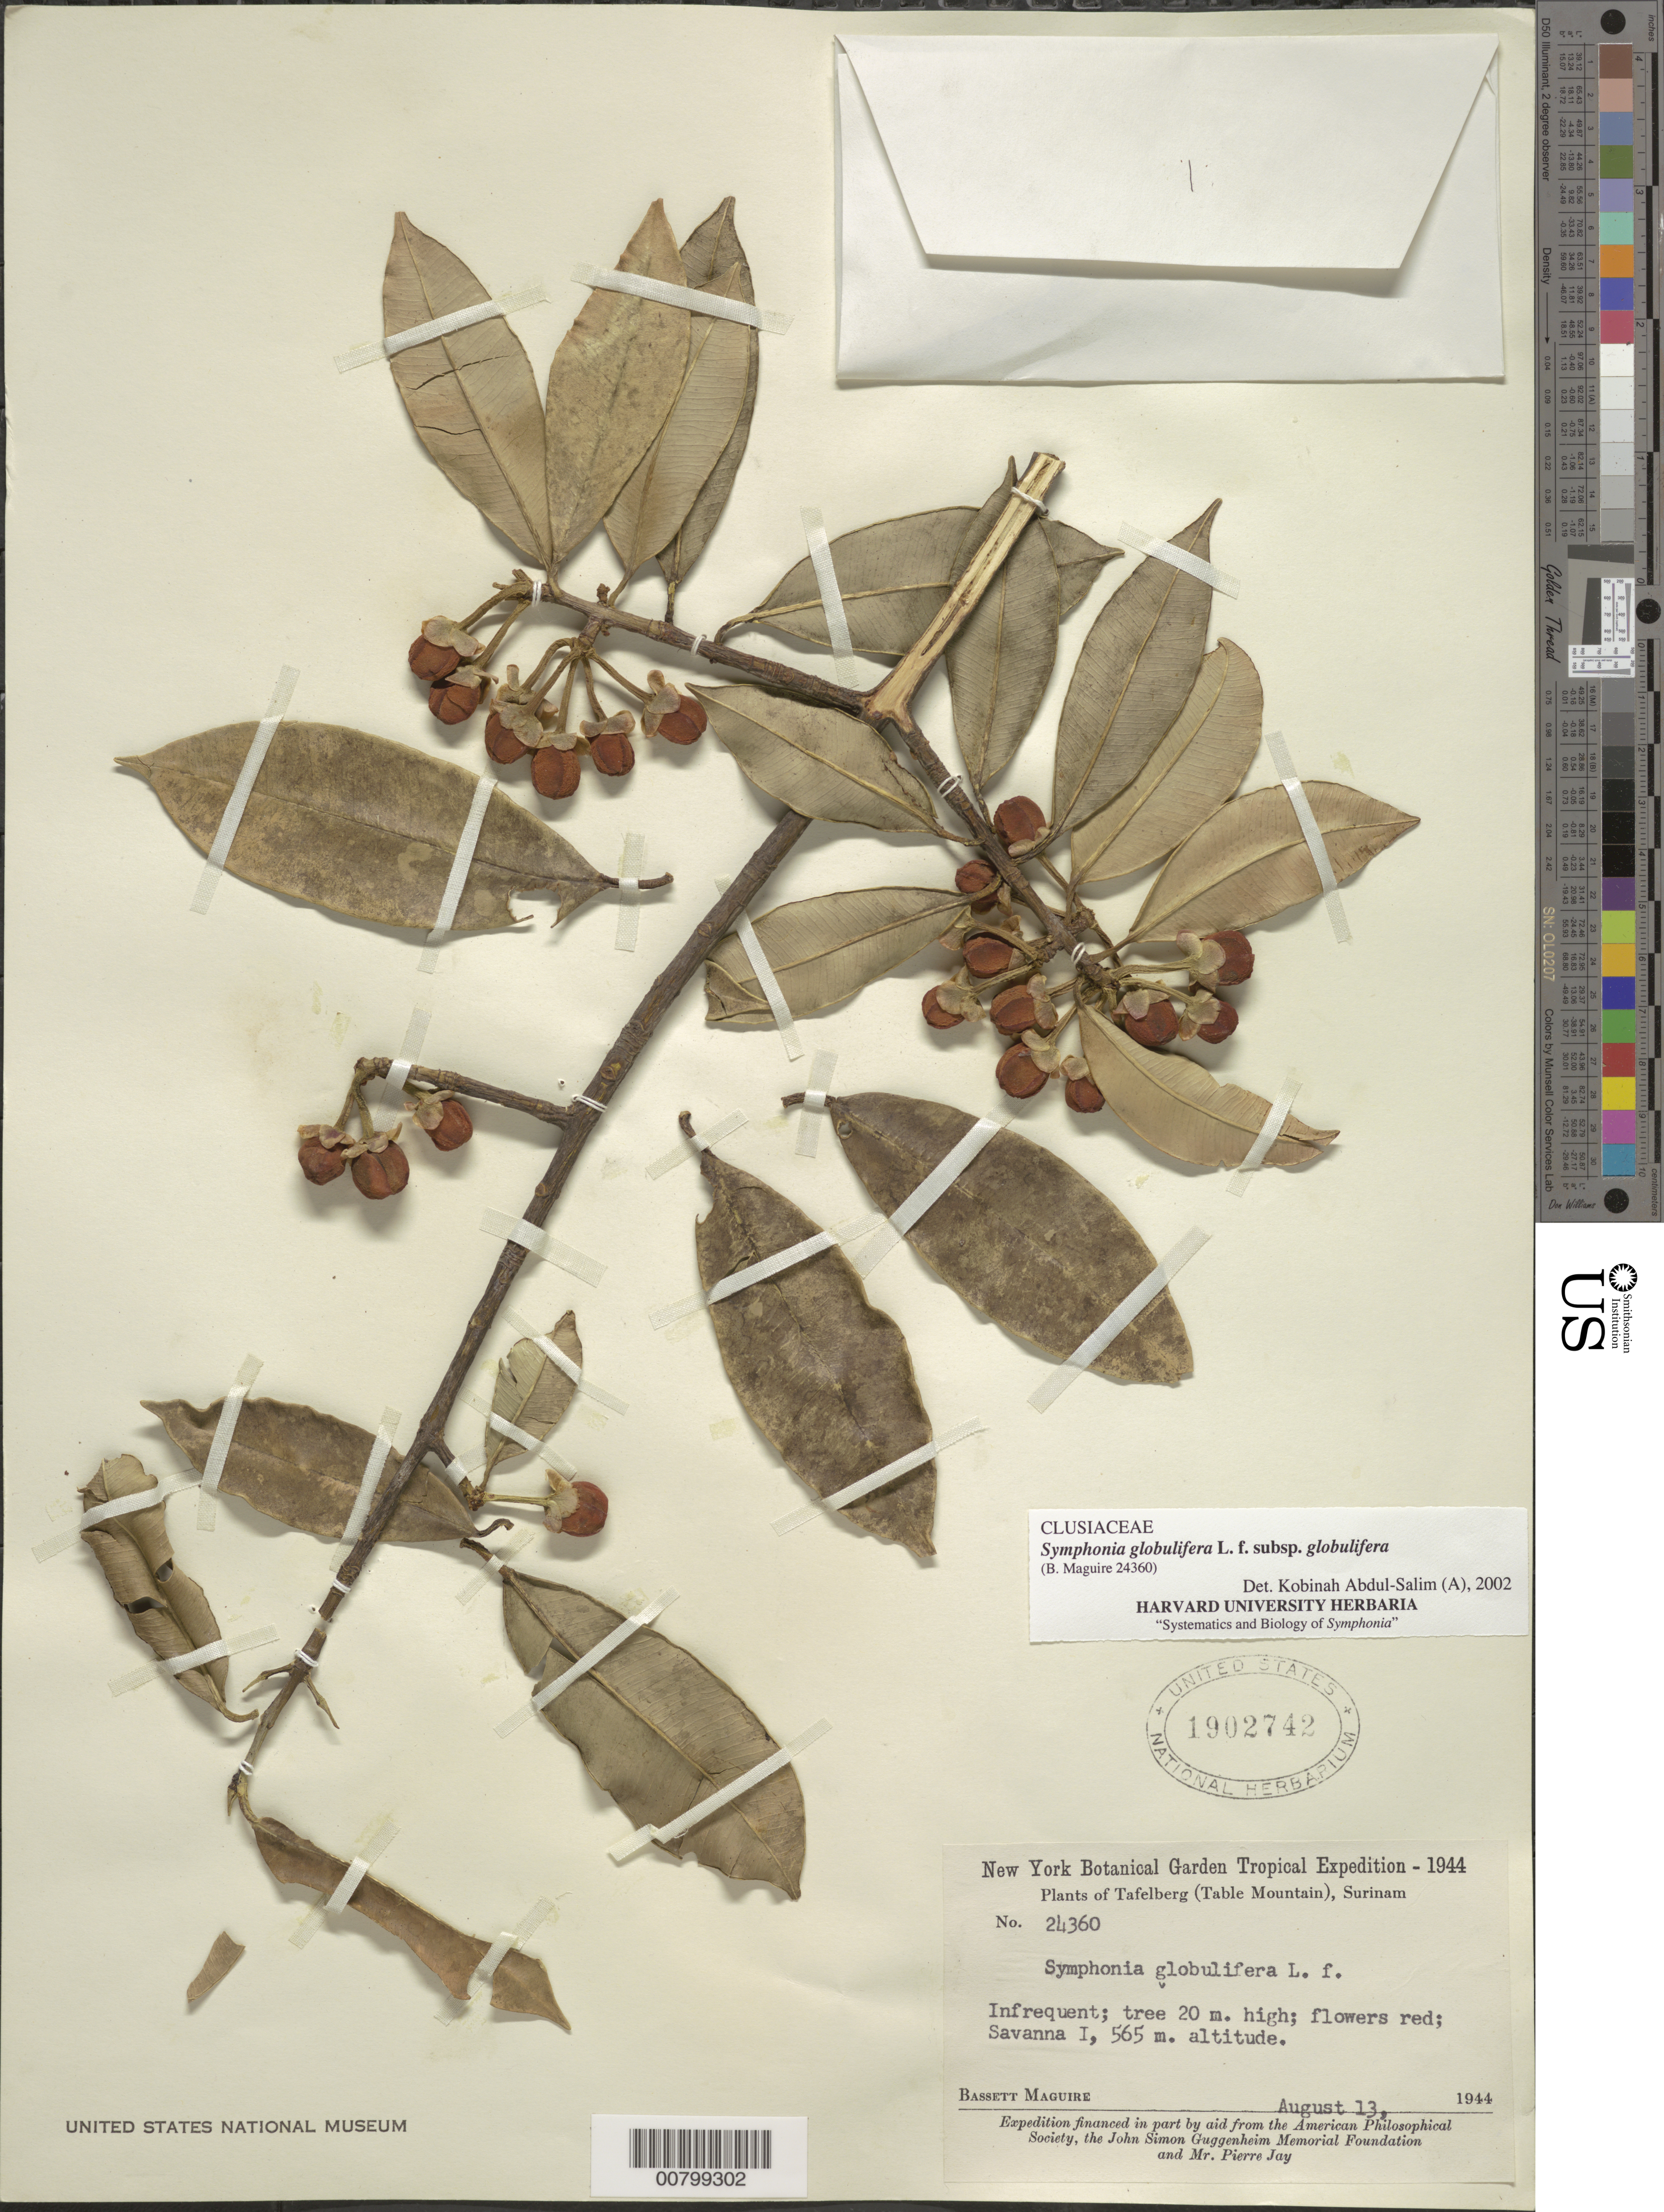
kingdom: Plantae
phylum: Tracheophyta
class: Magnoliopsida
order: Malpighiales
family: Clusiaceae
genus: Symphonia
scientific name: Symphonia globulifera subsp. globulifera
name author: L. f.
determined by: Abdul-Salim, K.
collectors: B. Maguire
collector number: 24360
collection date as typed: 13-Aug-44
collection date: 1944-08-13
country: Suriname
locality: Tafelberg (Table Mountain), Savanna I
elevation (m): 565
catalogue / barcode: US 1902742